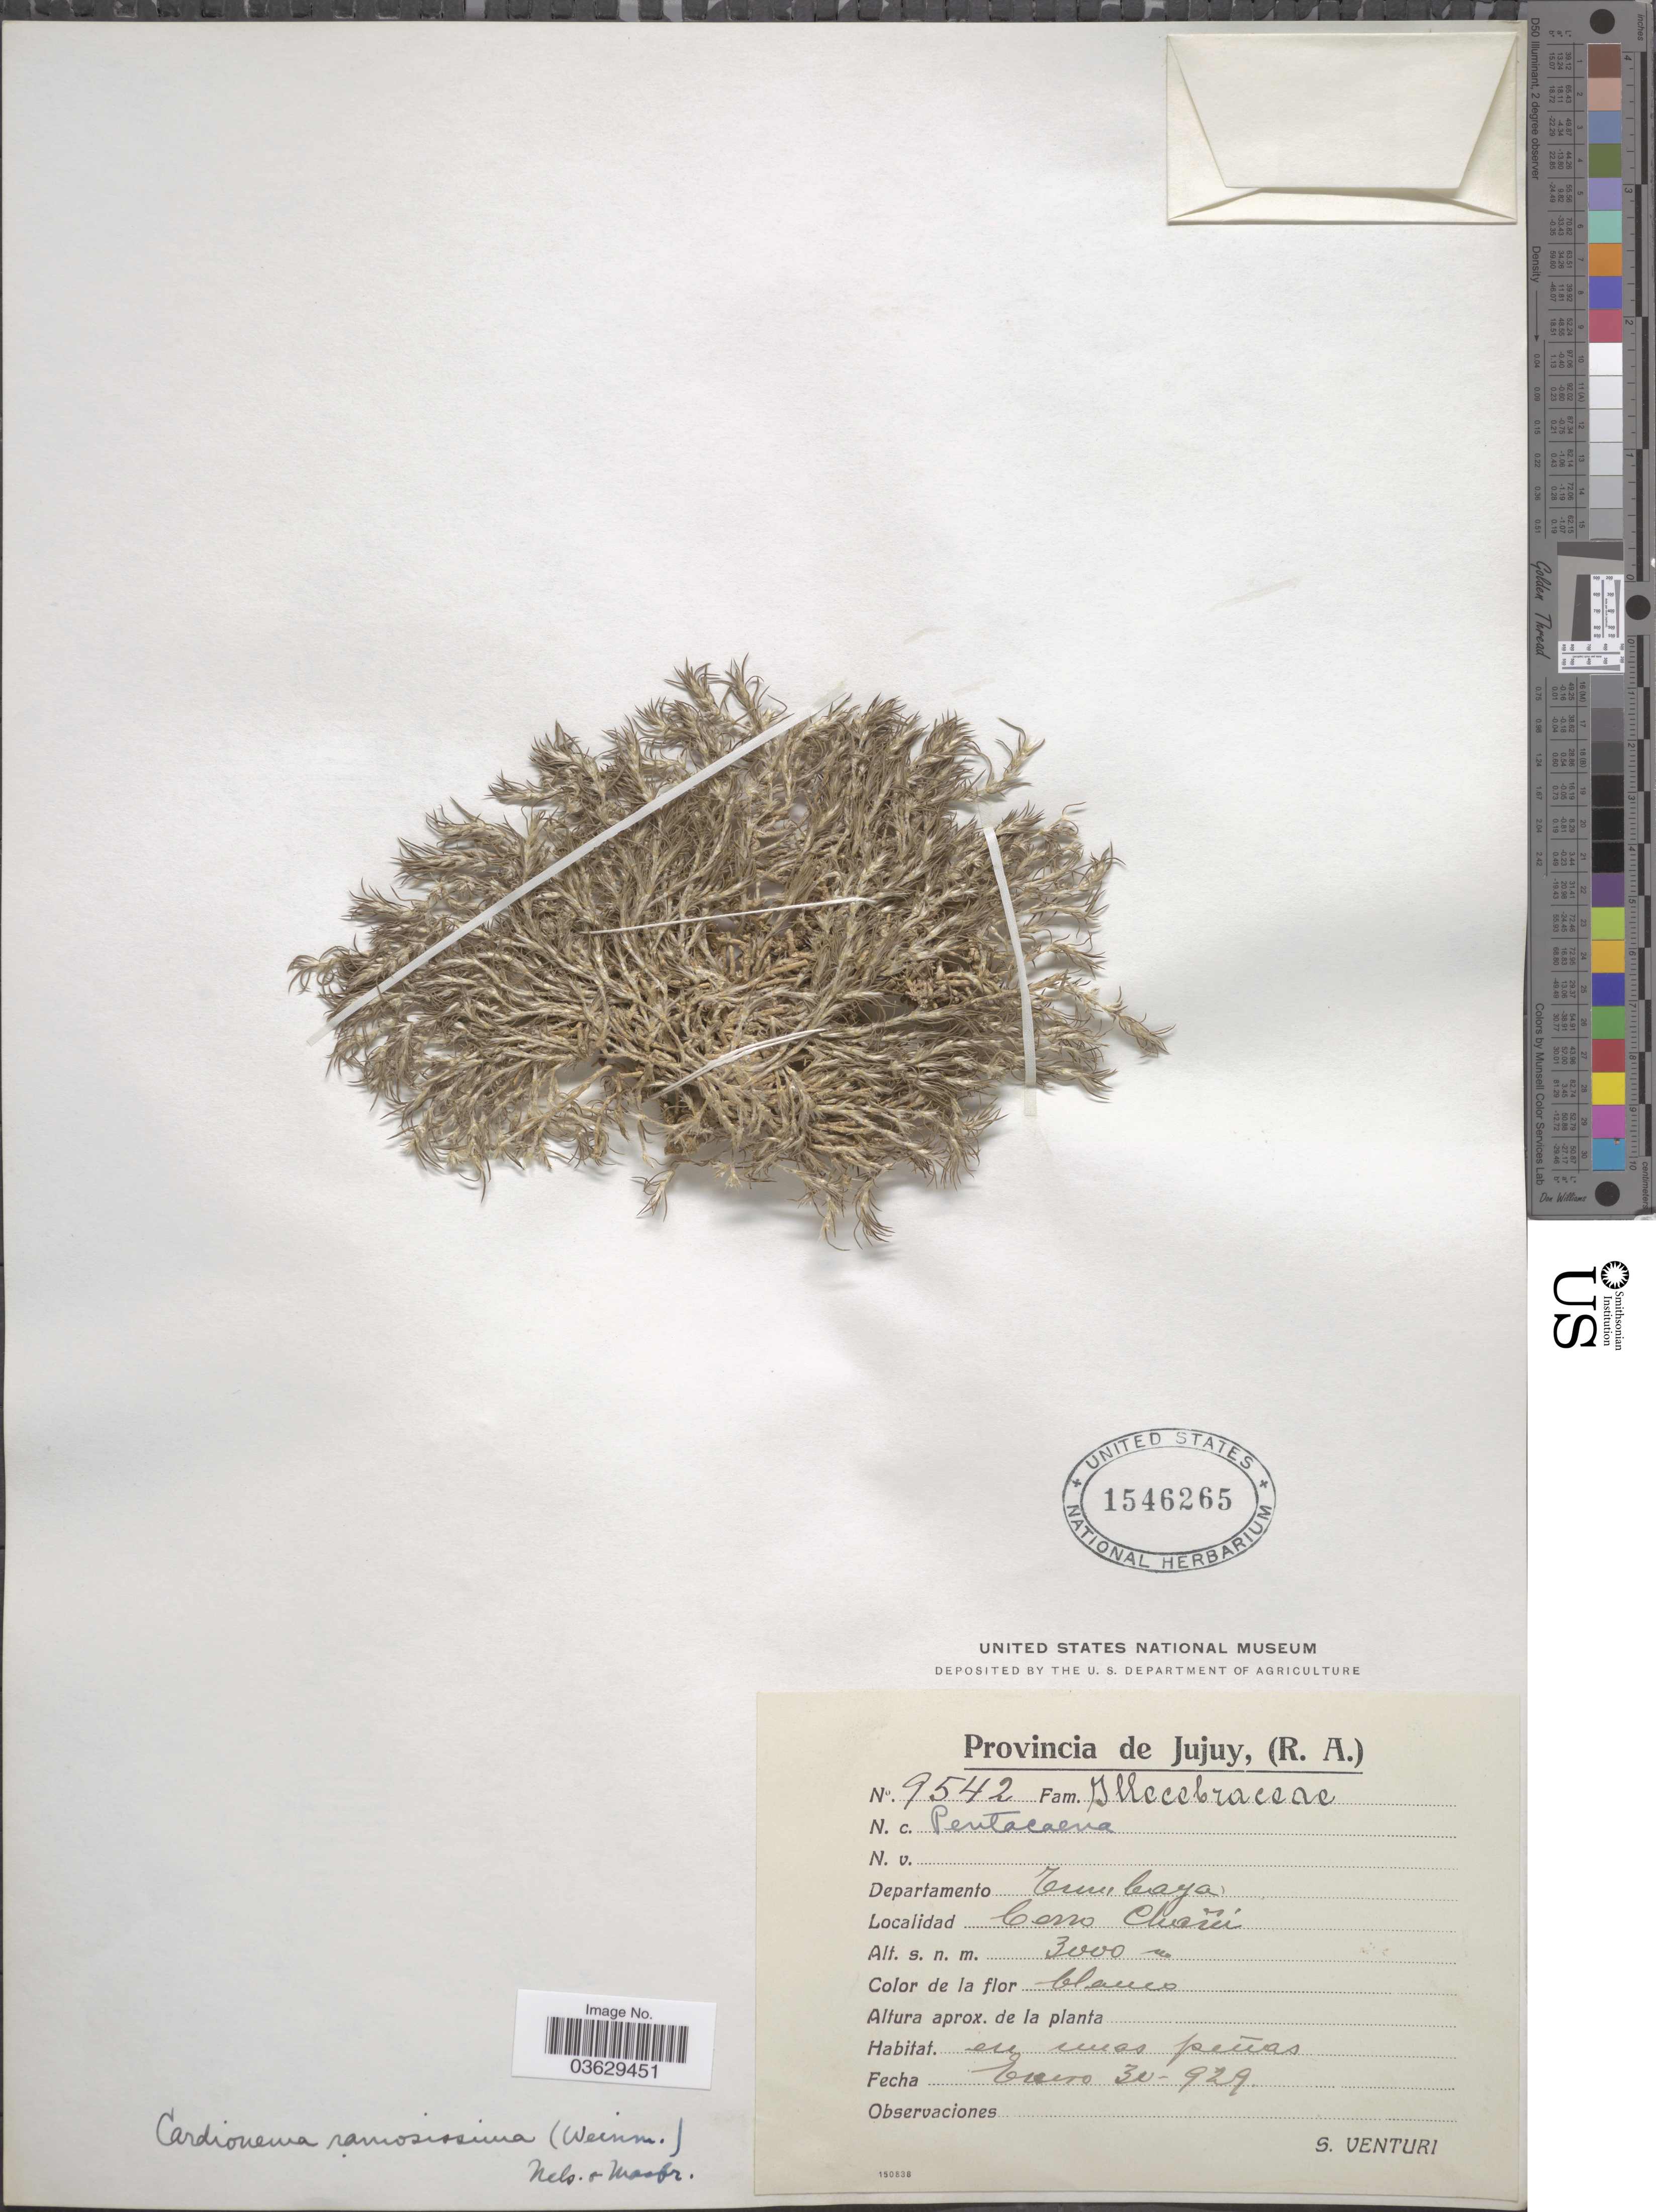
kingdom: Plantae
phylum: Tracheophyta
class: Magnoliopsida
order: Caryophyllales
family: Caryophyllaceae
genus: Cardionema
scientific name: Cardionema ramosissimum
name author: (Weinm.) A. Nelson & J.F. Macbr.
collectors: S. Venturi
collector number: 9542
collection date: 1929-01-30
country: Argentina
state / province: Jujuy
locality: Departamento Tumbaya. Cerro Chani.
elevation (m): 3000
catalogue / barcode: US 1546265